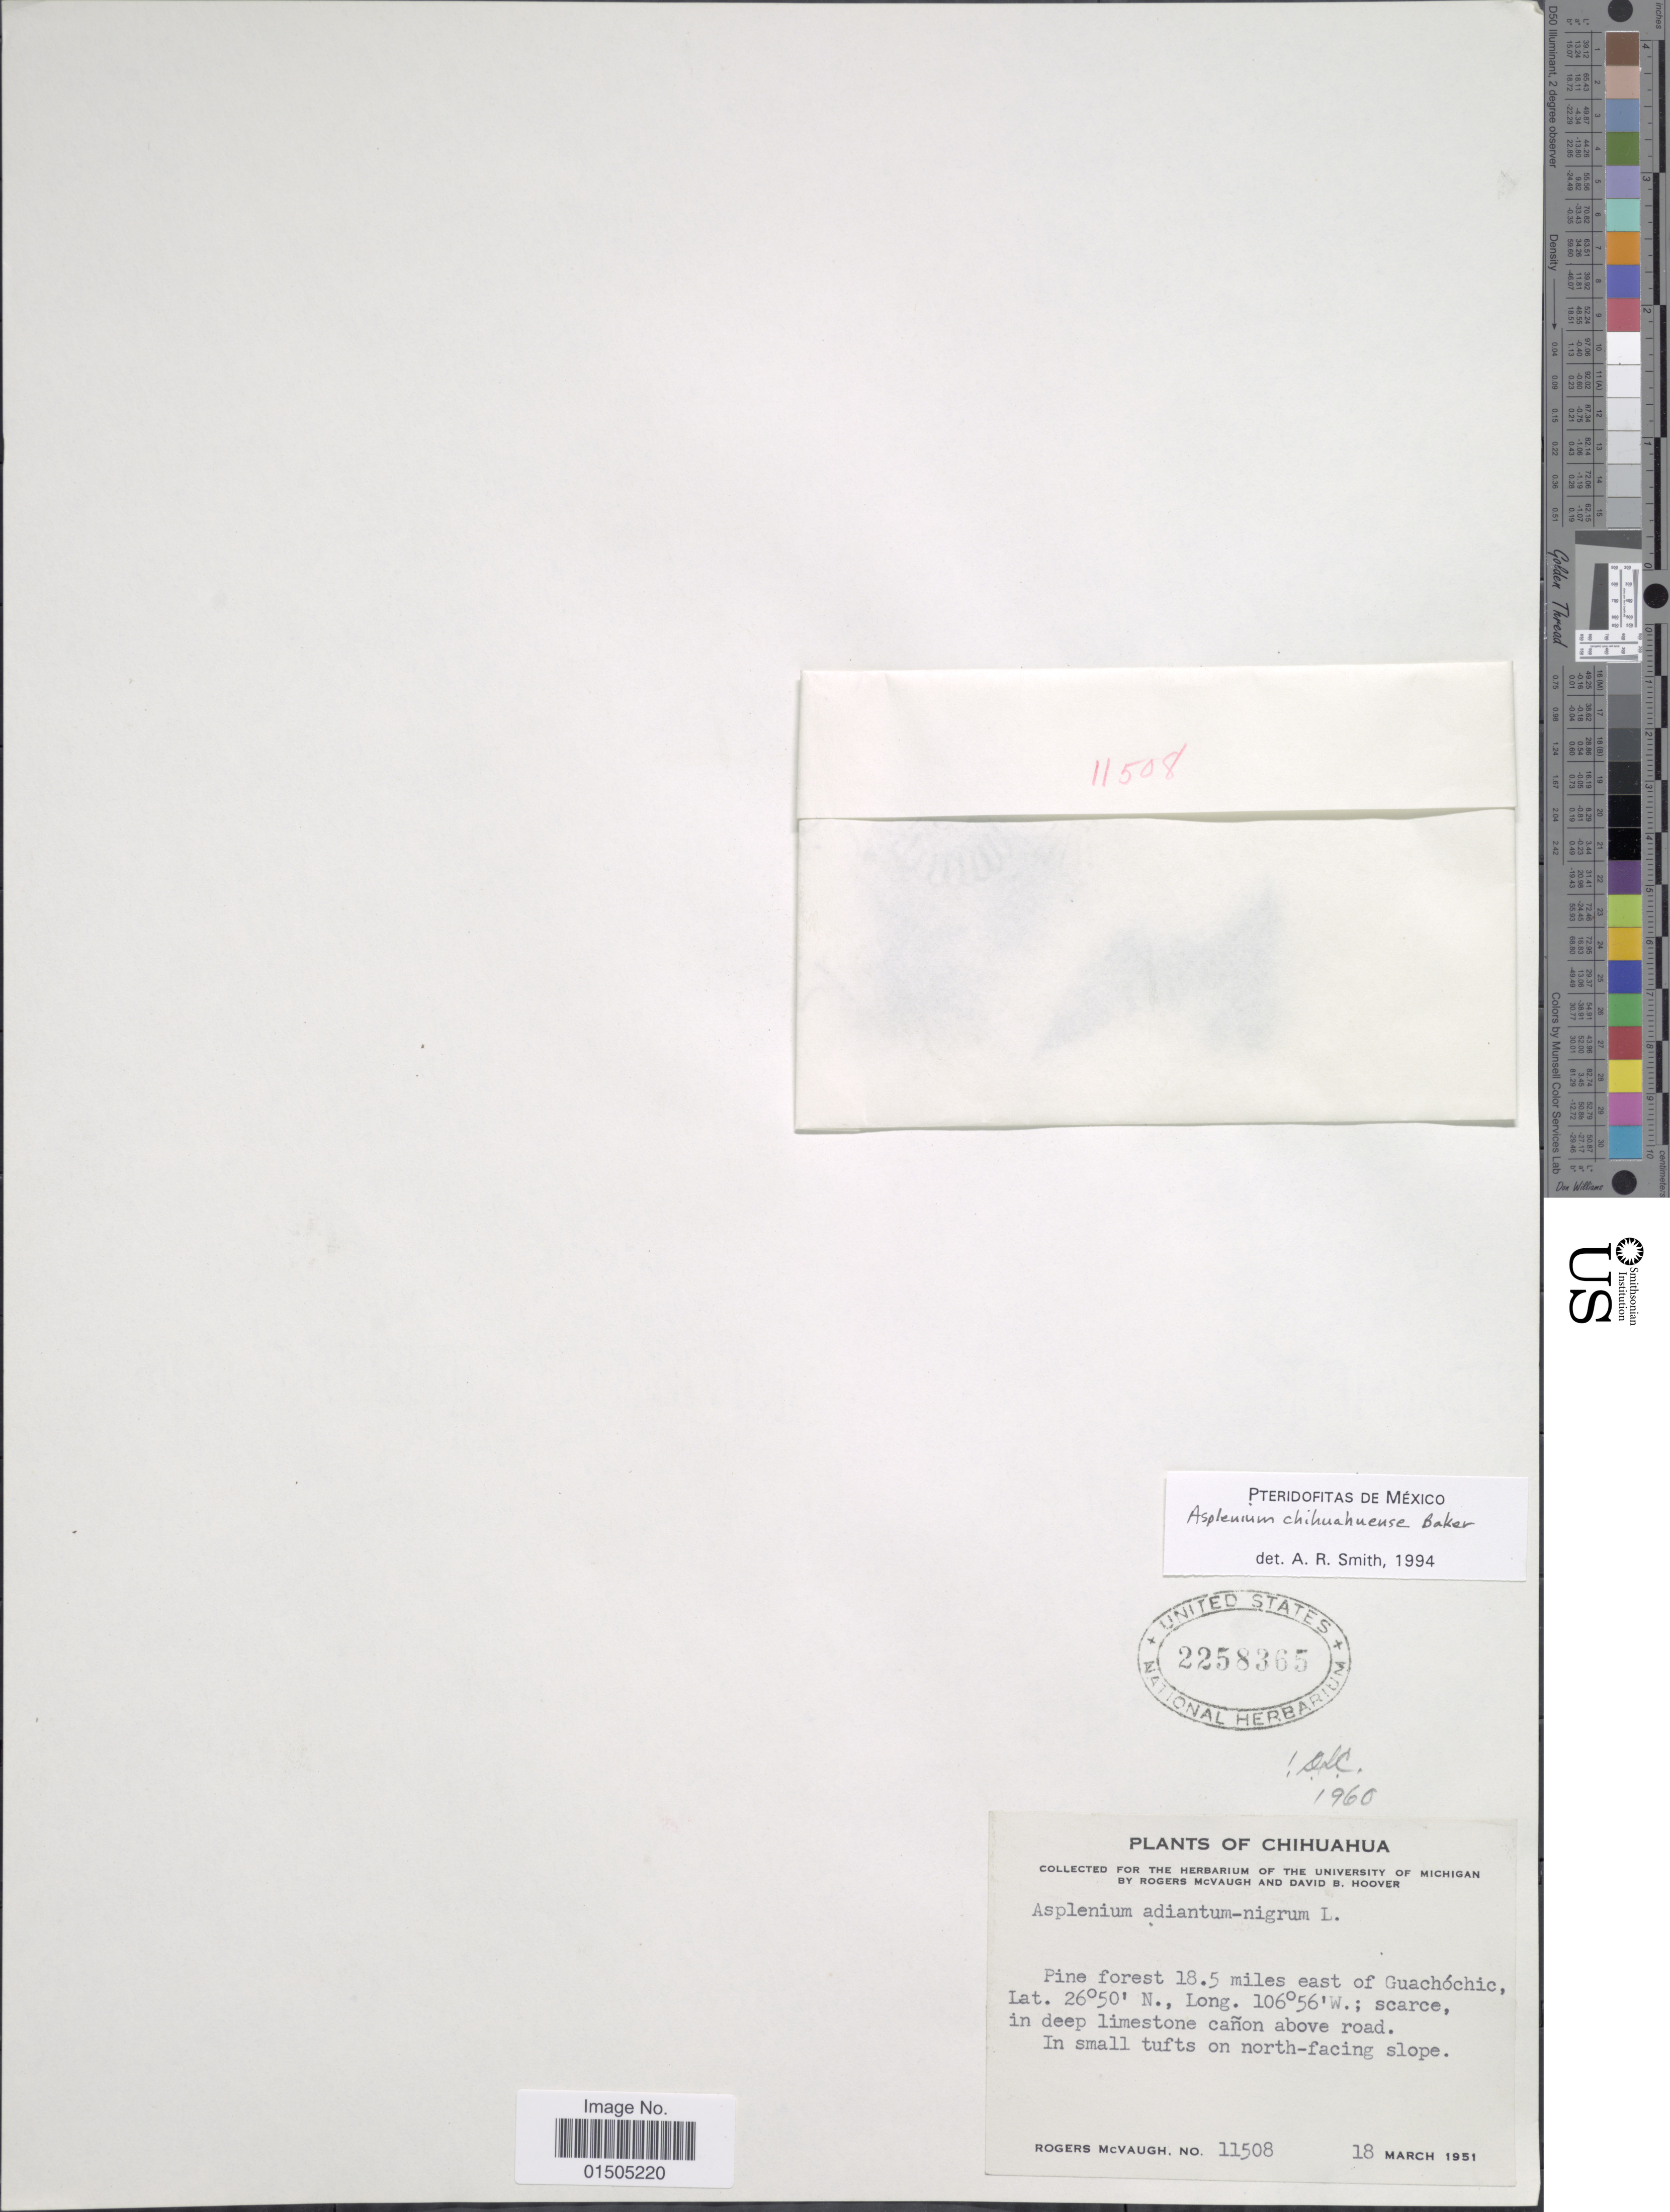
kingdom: Plantae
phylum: Tracheophyta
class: Polypodiopsida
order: Polypodiales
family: Aspleniaceae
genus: Asplenium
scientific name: Asplenium chihuahuense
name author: Baker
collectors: R. McVaugh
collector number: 11508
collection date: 1951-03-18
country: Mexico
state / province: Chihuahua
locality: Pine forest 18.5 miles east of Guachochic, scarce, in deep limestone canon above road. In small tufts in north facing slope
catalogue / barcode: US 2258365